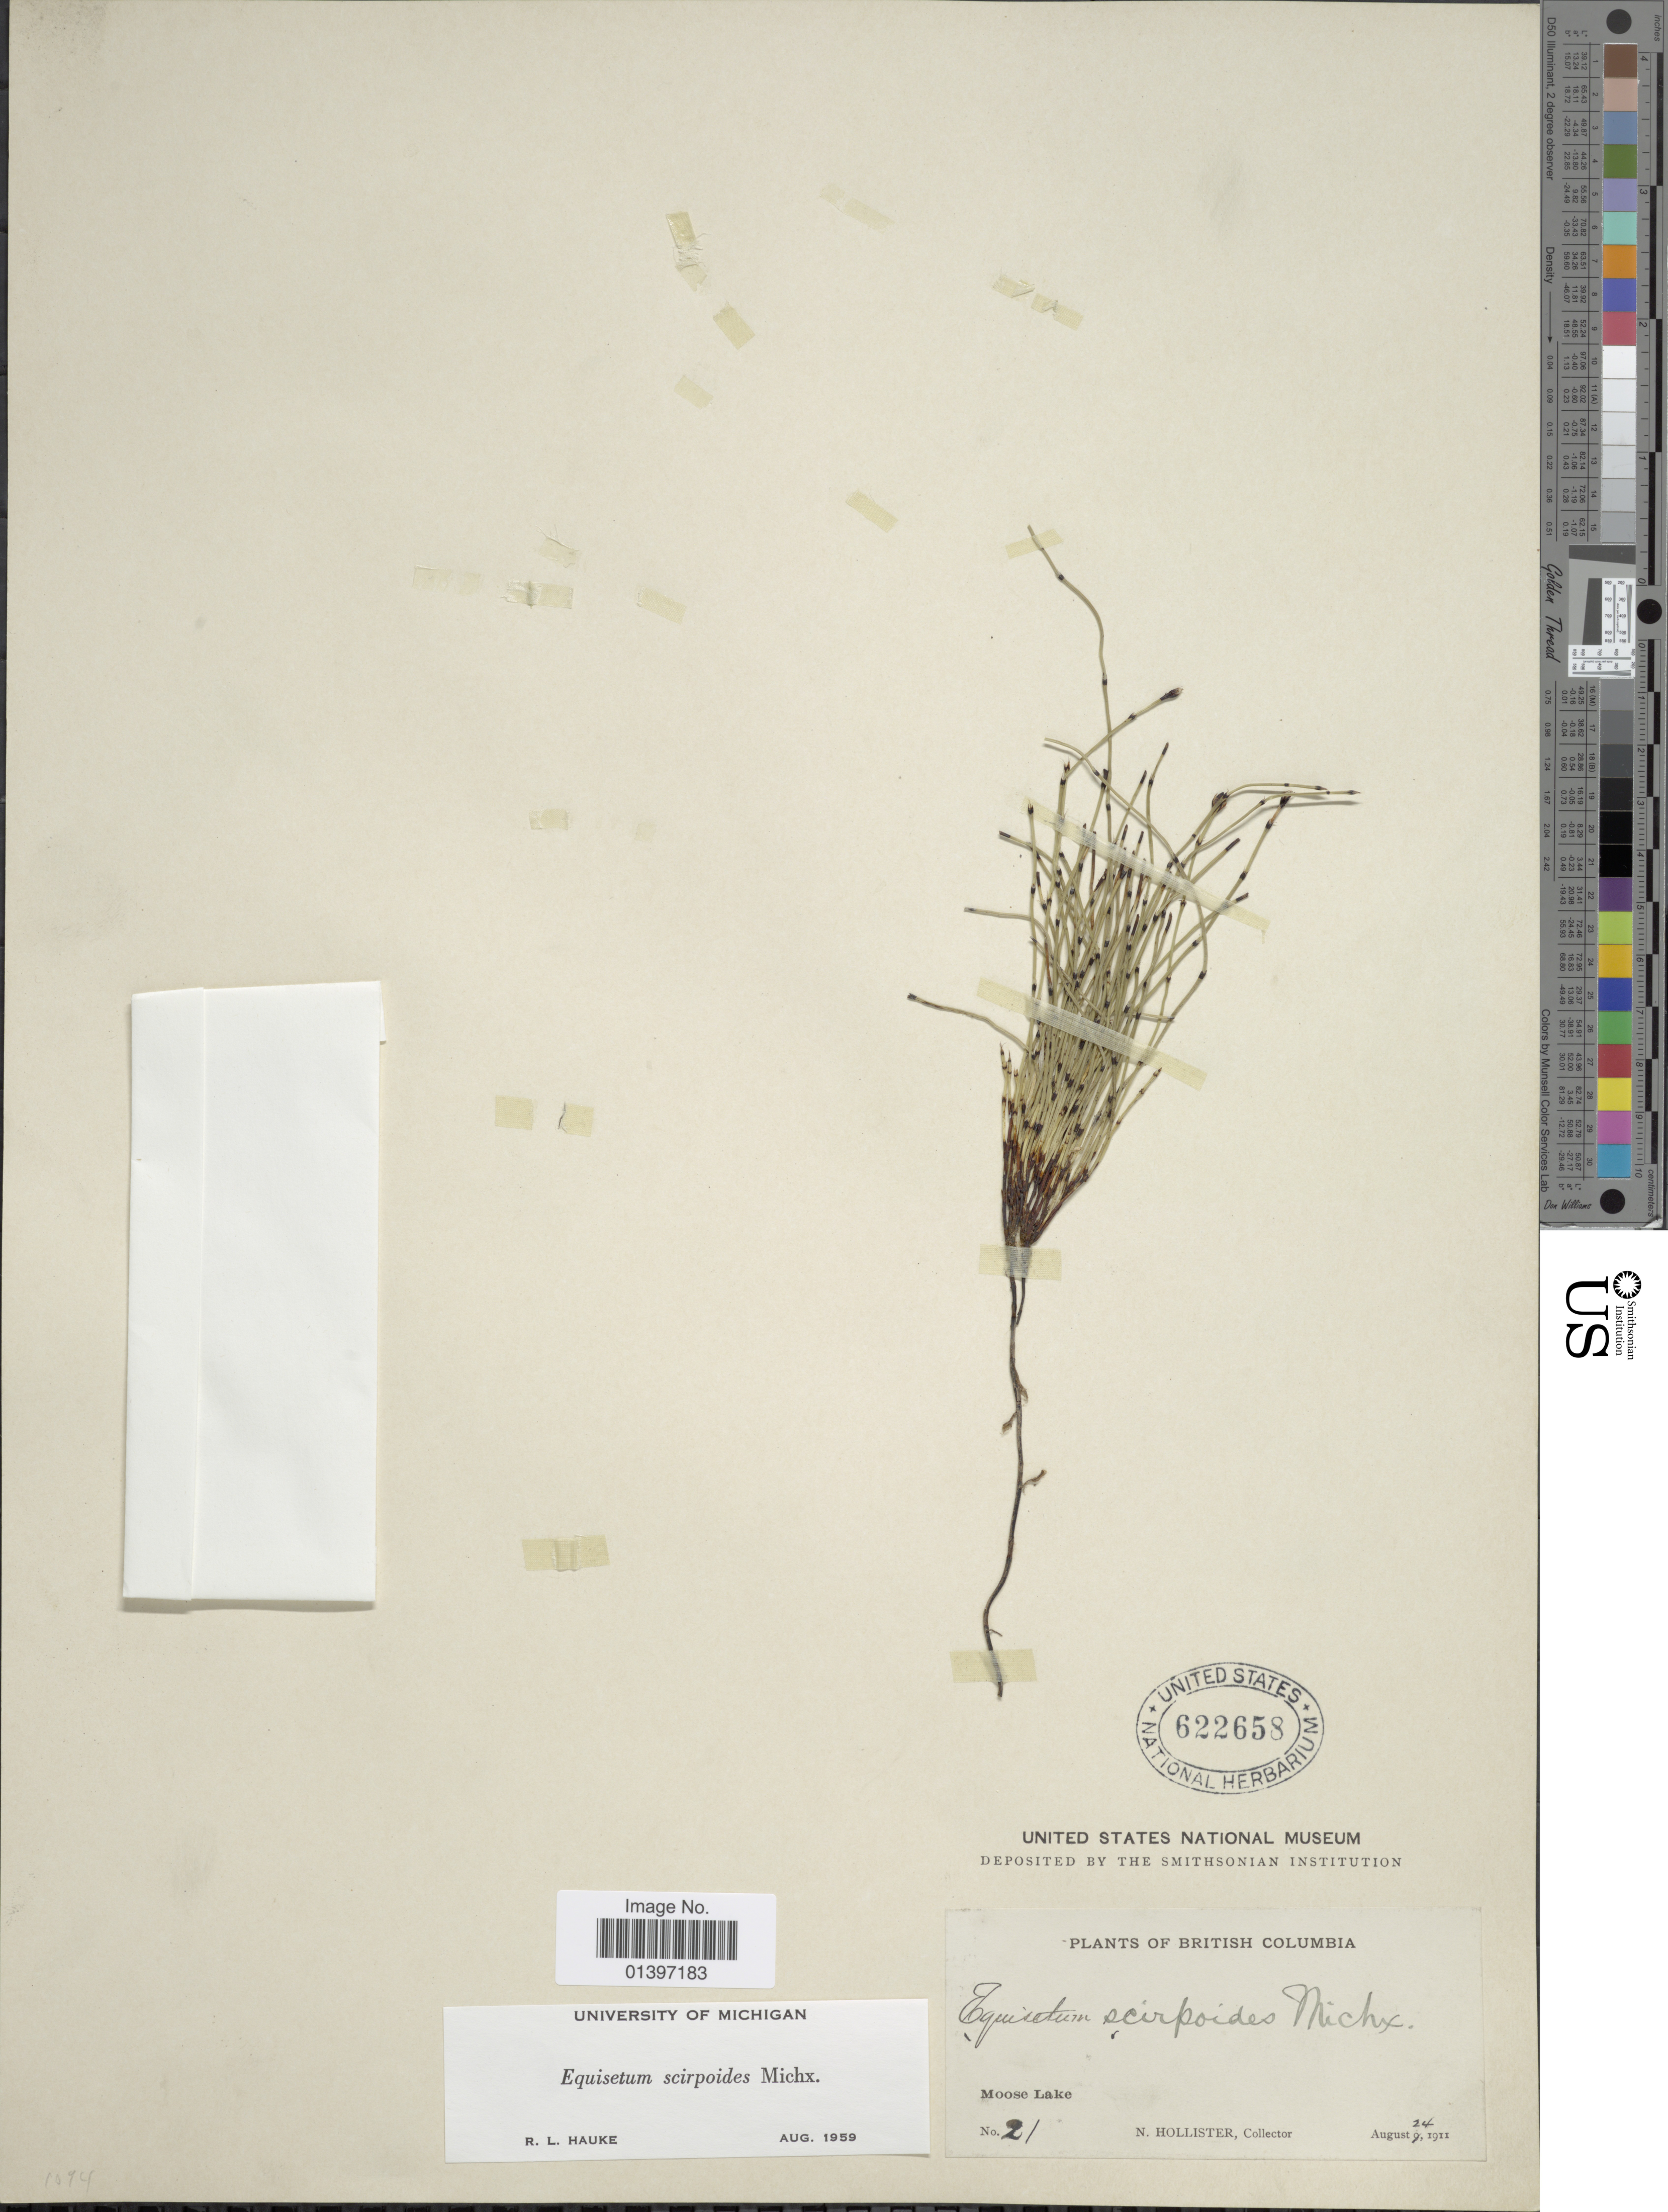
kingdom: Plantae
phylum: Tracheophyta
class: Polypodiopsida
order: Equisetales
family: Equisetaceae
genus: Equisetum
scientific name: Equisetum scirpoides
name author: Michx.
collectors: N. Hollister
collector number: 21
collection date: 1911-08-24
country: Canada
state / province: British Columbia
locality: Moose Lake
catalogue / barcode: US 622658